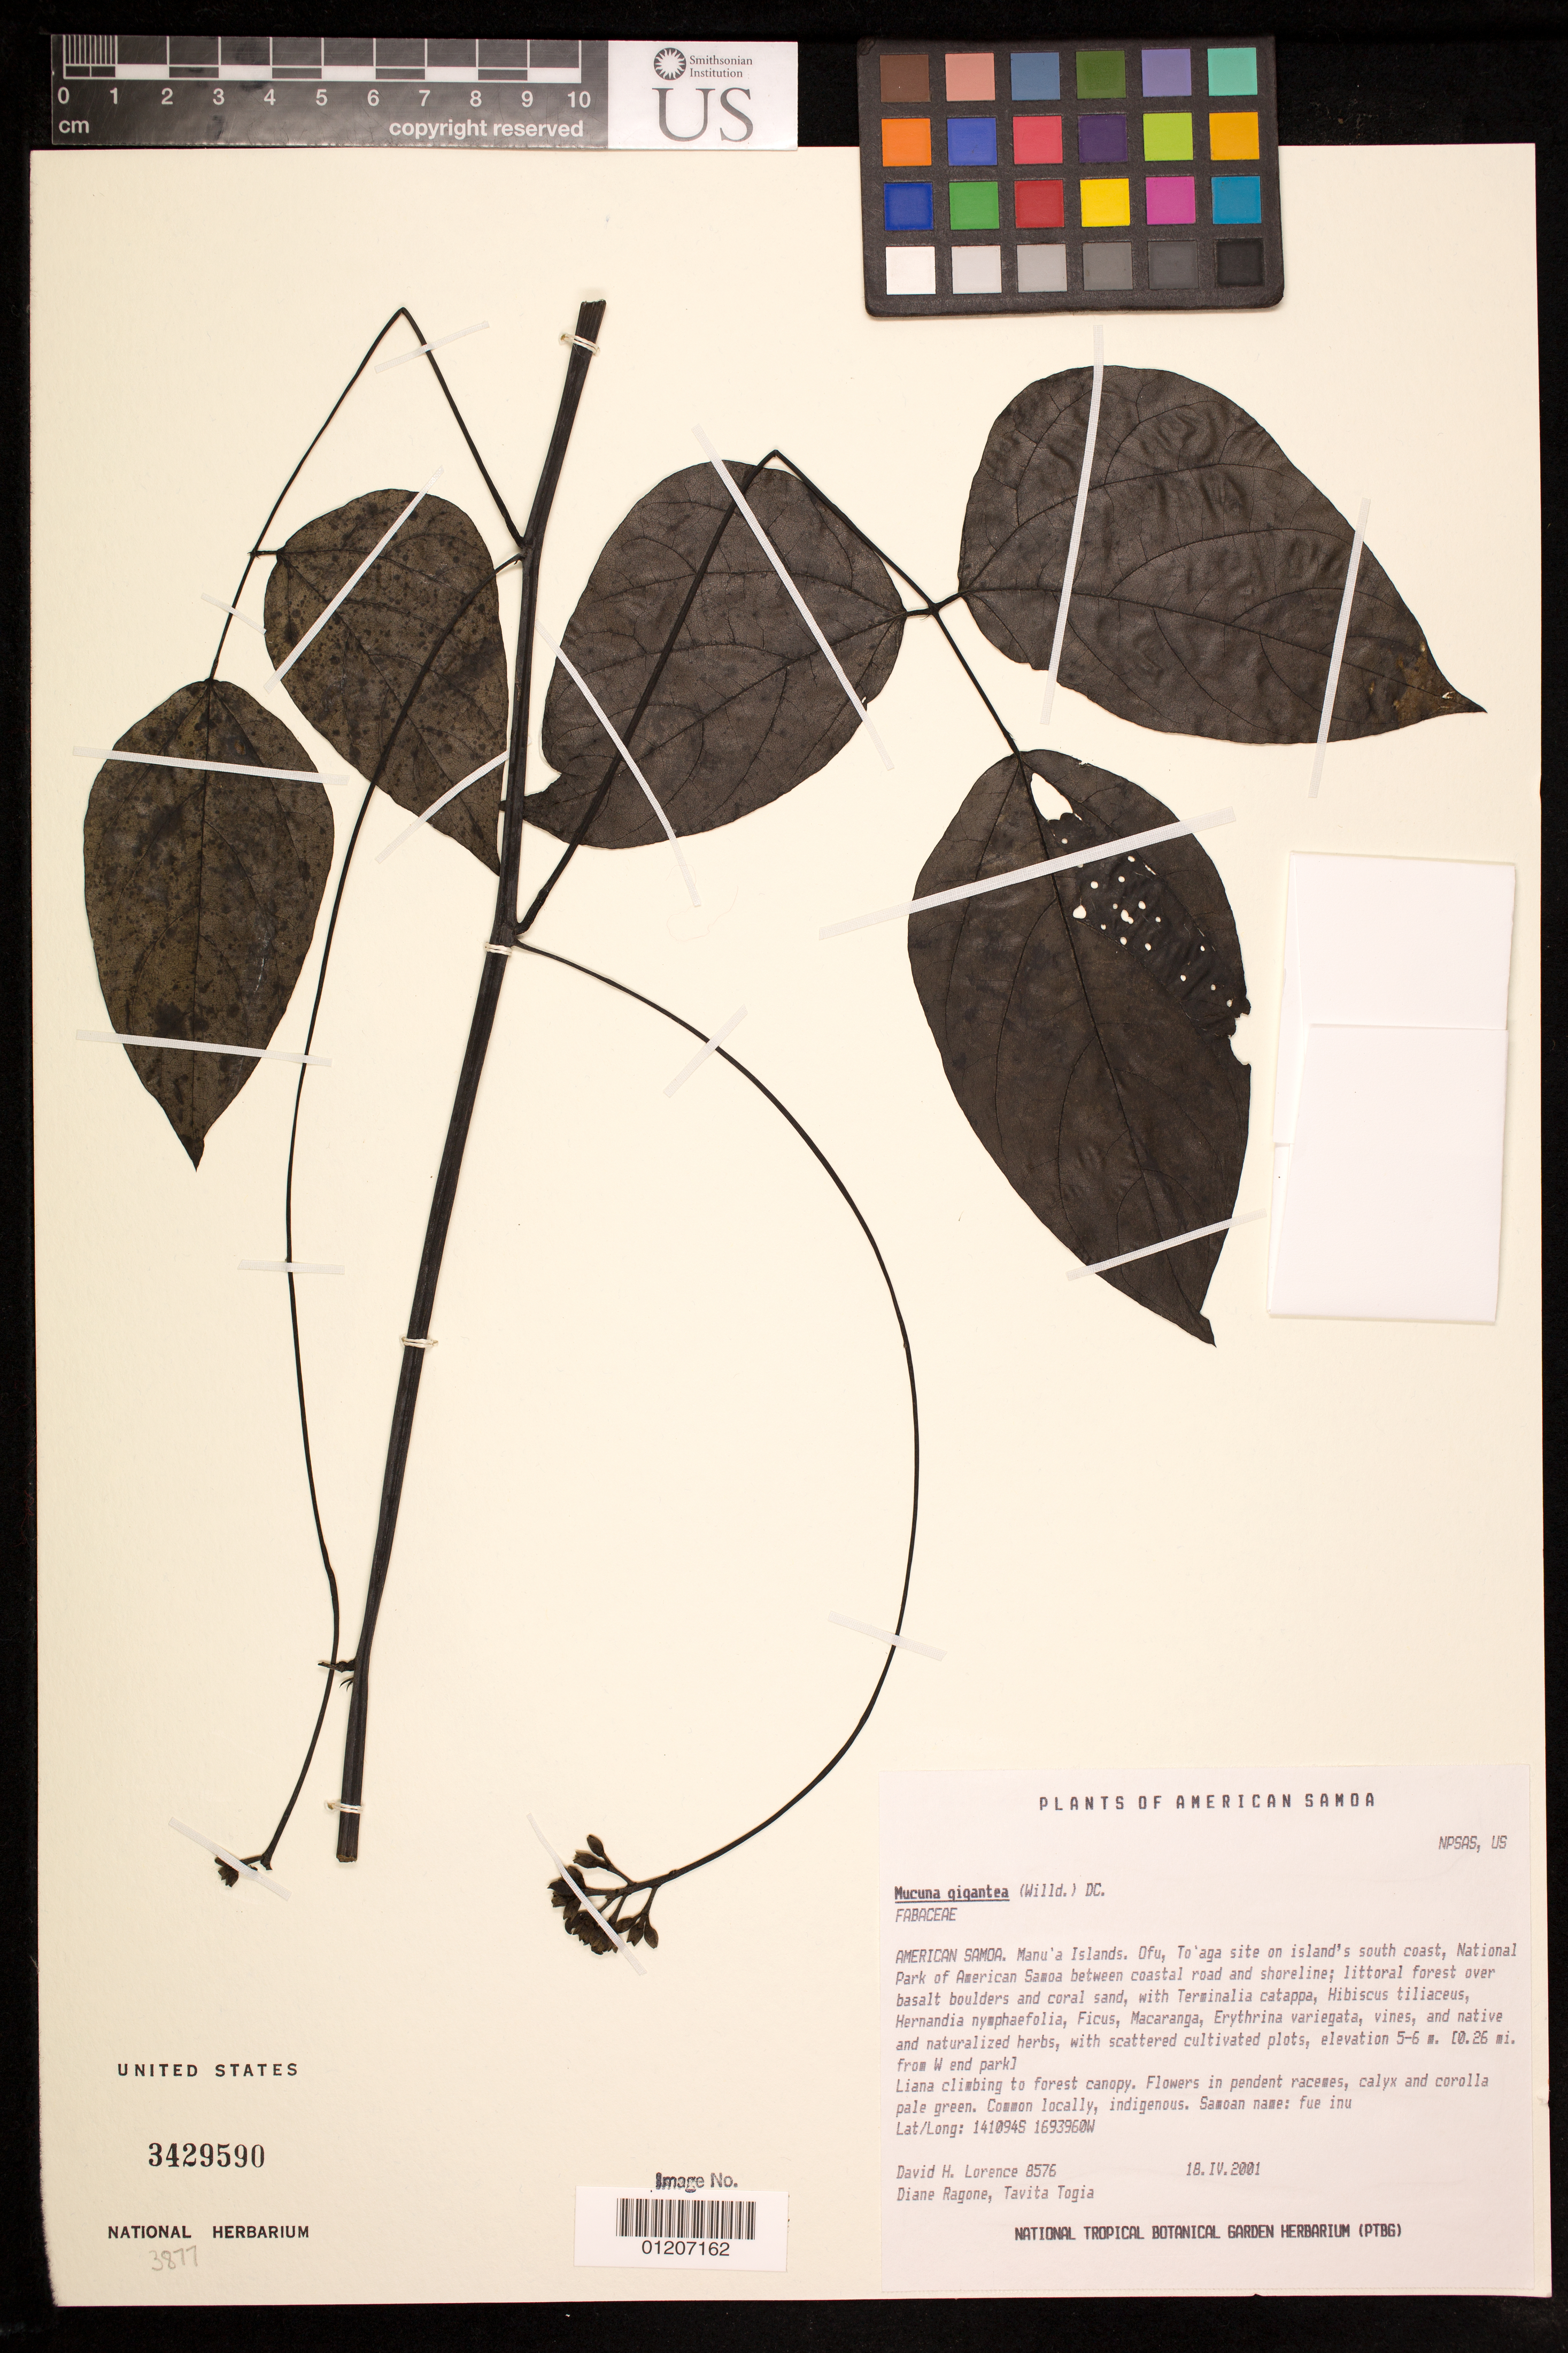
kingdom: Plantae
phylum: Tracheophyta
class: Magnoliopsida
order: Fabales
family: Fabaceae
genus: Mucuna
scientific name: Mucuna gigantea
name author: (Willd.) DC.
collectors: D. Lorence, D. Ragone & T. Togia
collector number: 8576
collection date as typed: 18 Apr 2001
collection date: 2001-04-18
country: American Samoa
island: Ofu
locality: To'anga site on island's south coast, National Park of American Samoa betweeen coastal road and shoreline. [0.26 mi. from W end of park.]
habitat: Littoral forest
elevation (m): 5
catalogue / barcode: US 3429690